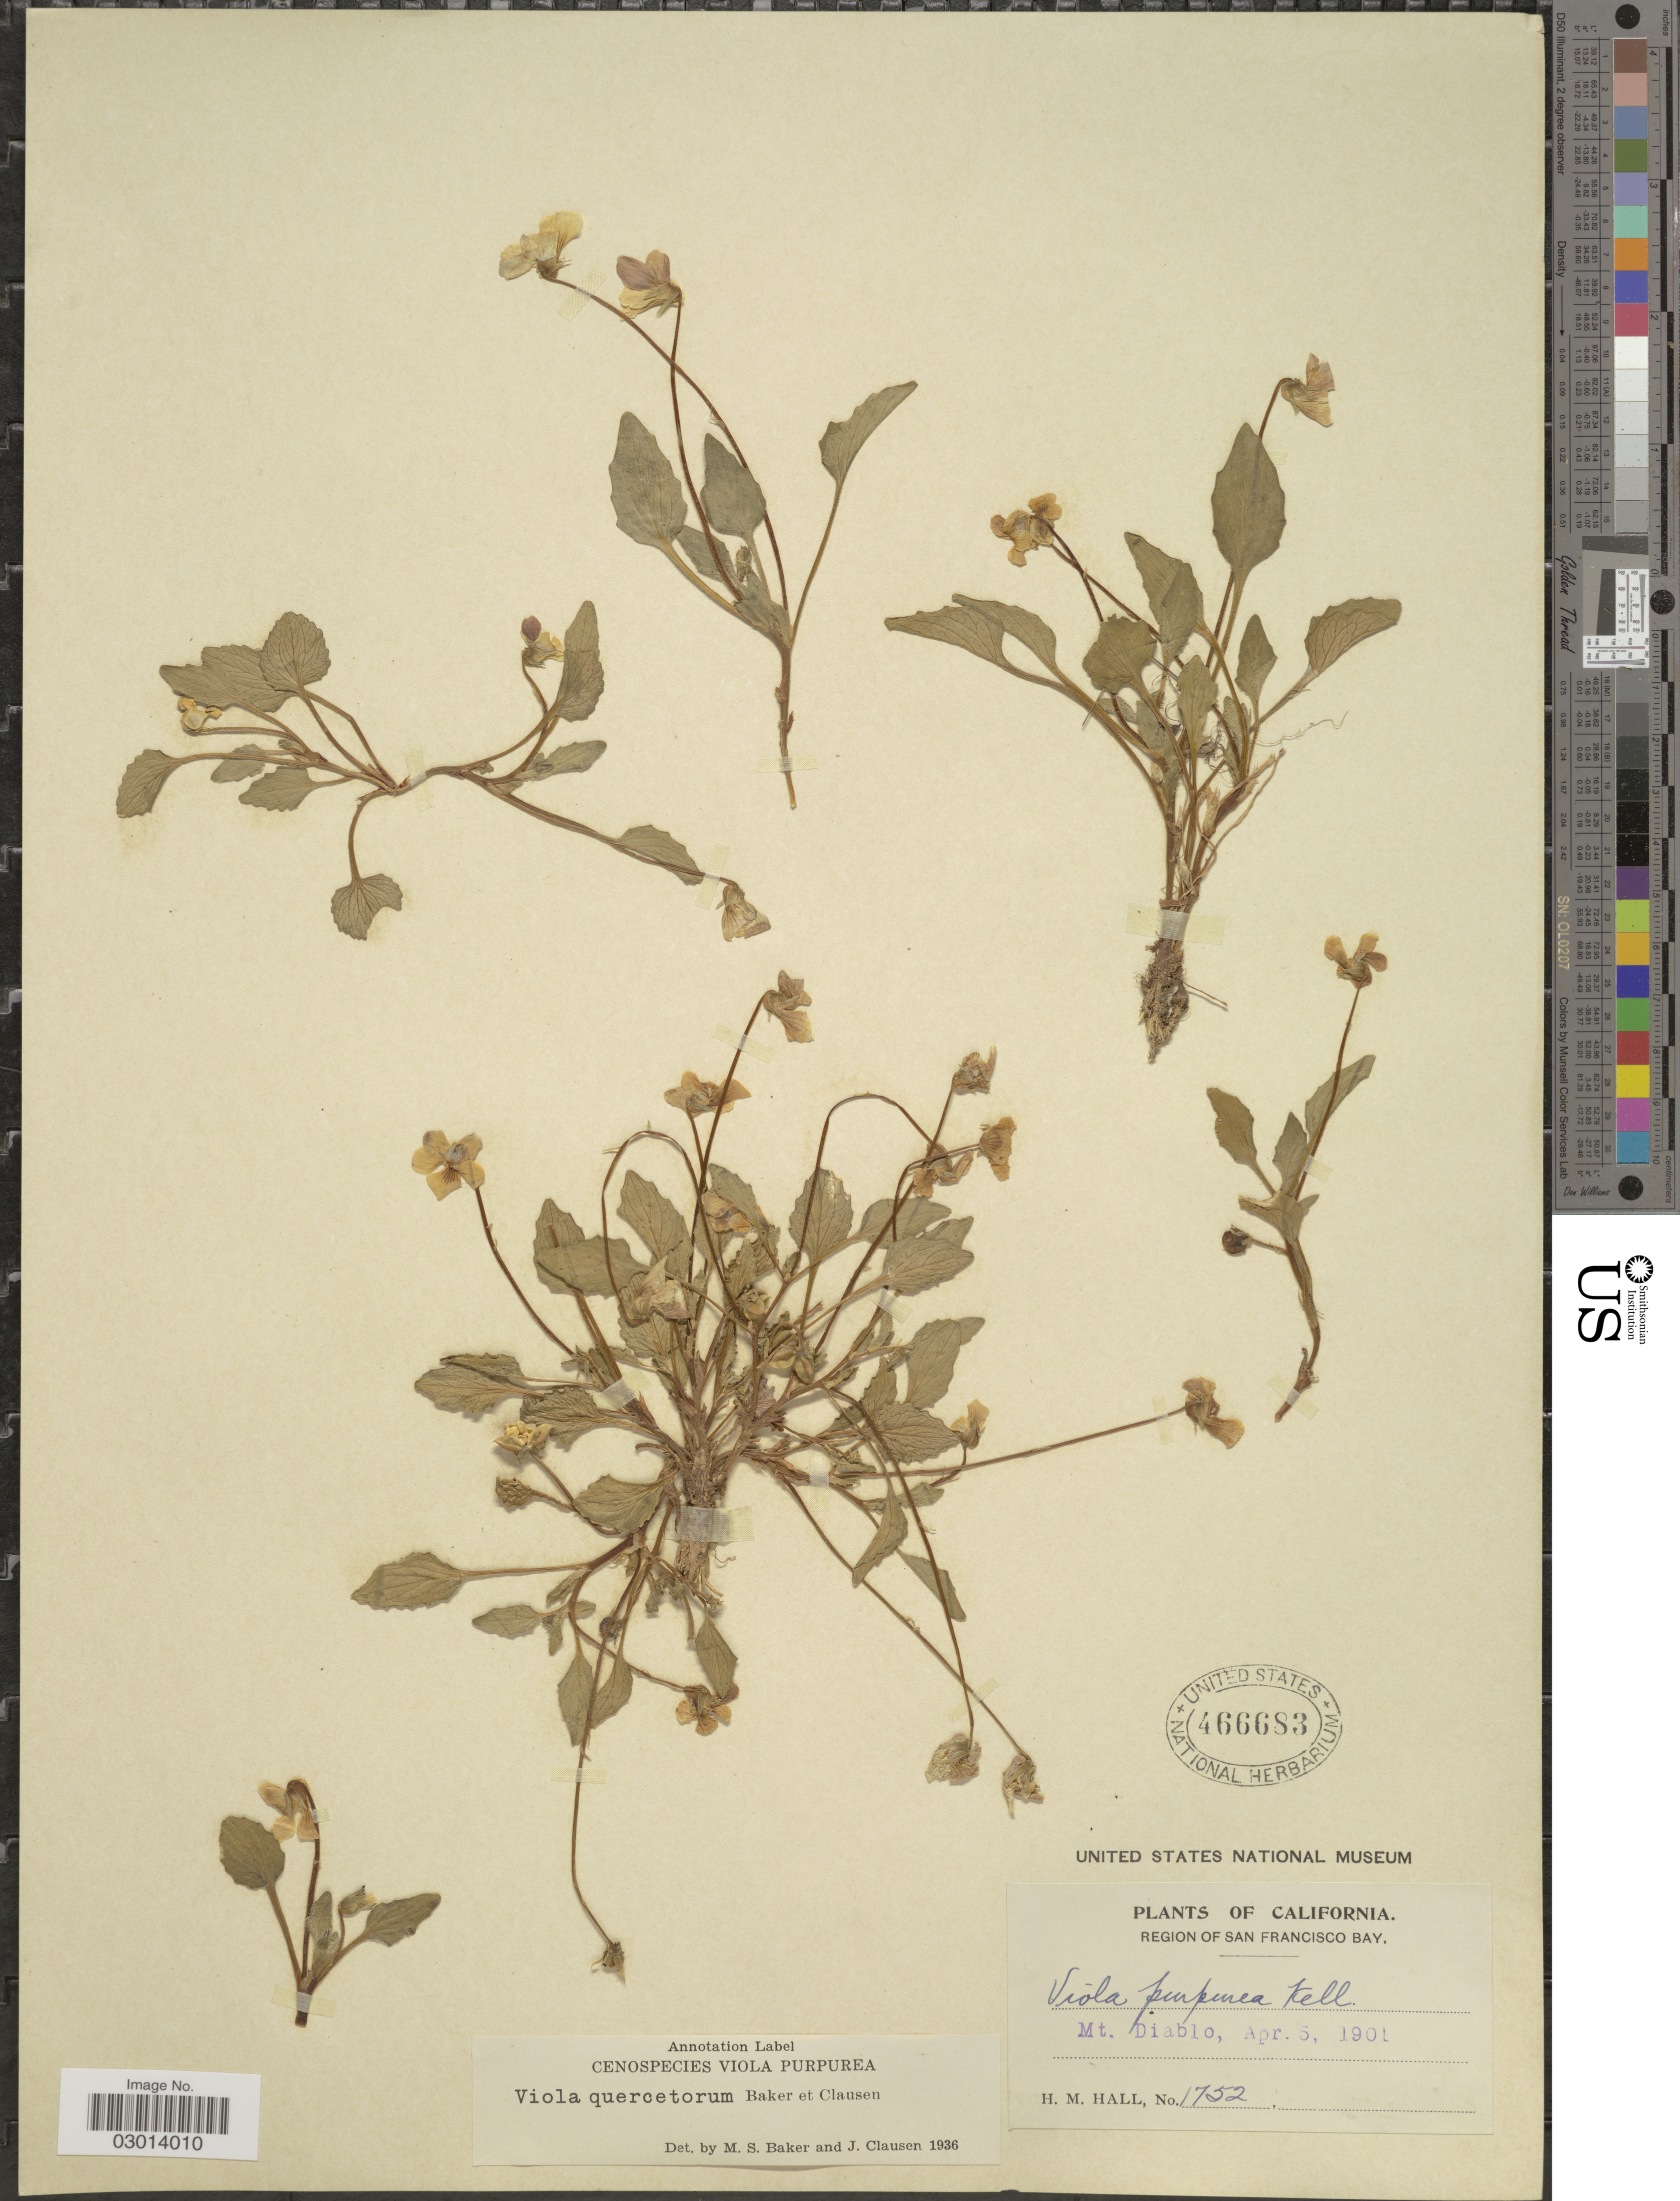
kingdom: Plantae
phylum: Tracheophyta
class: Magnoliopsida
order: Malpighiales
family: Violaceae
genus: Viola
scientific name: Viola quercetorum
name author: M.S. Baker & J.C. Clausen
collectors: H. M. Hall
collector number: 1752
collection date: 1901-04-05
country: United States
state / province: California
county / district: San Francisco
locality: Region of San Francisco Bay. Mt. Diablo.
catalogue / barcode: US 466683